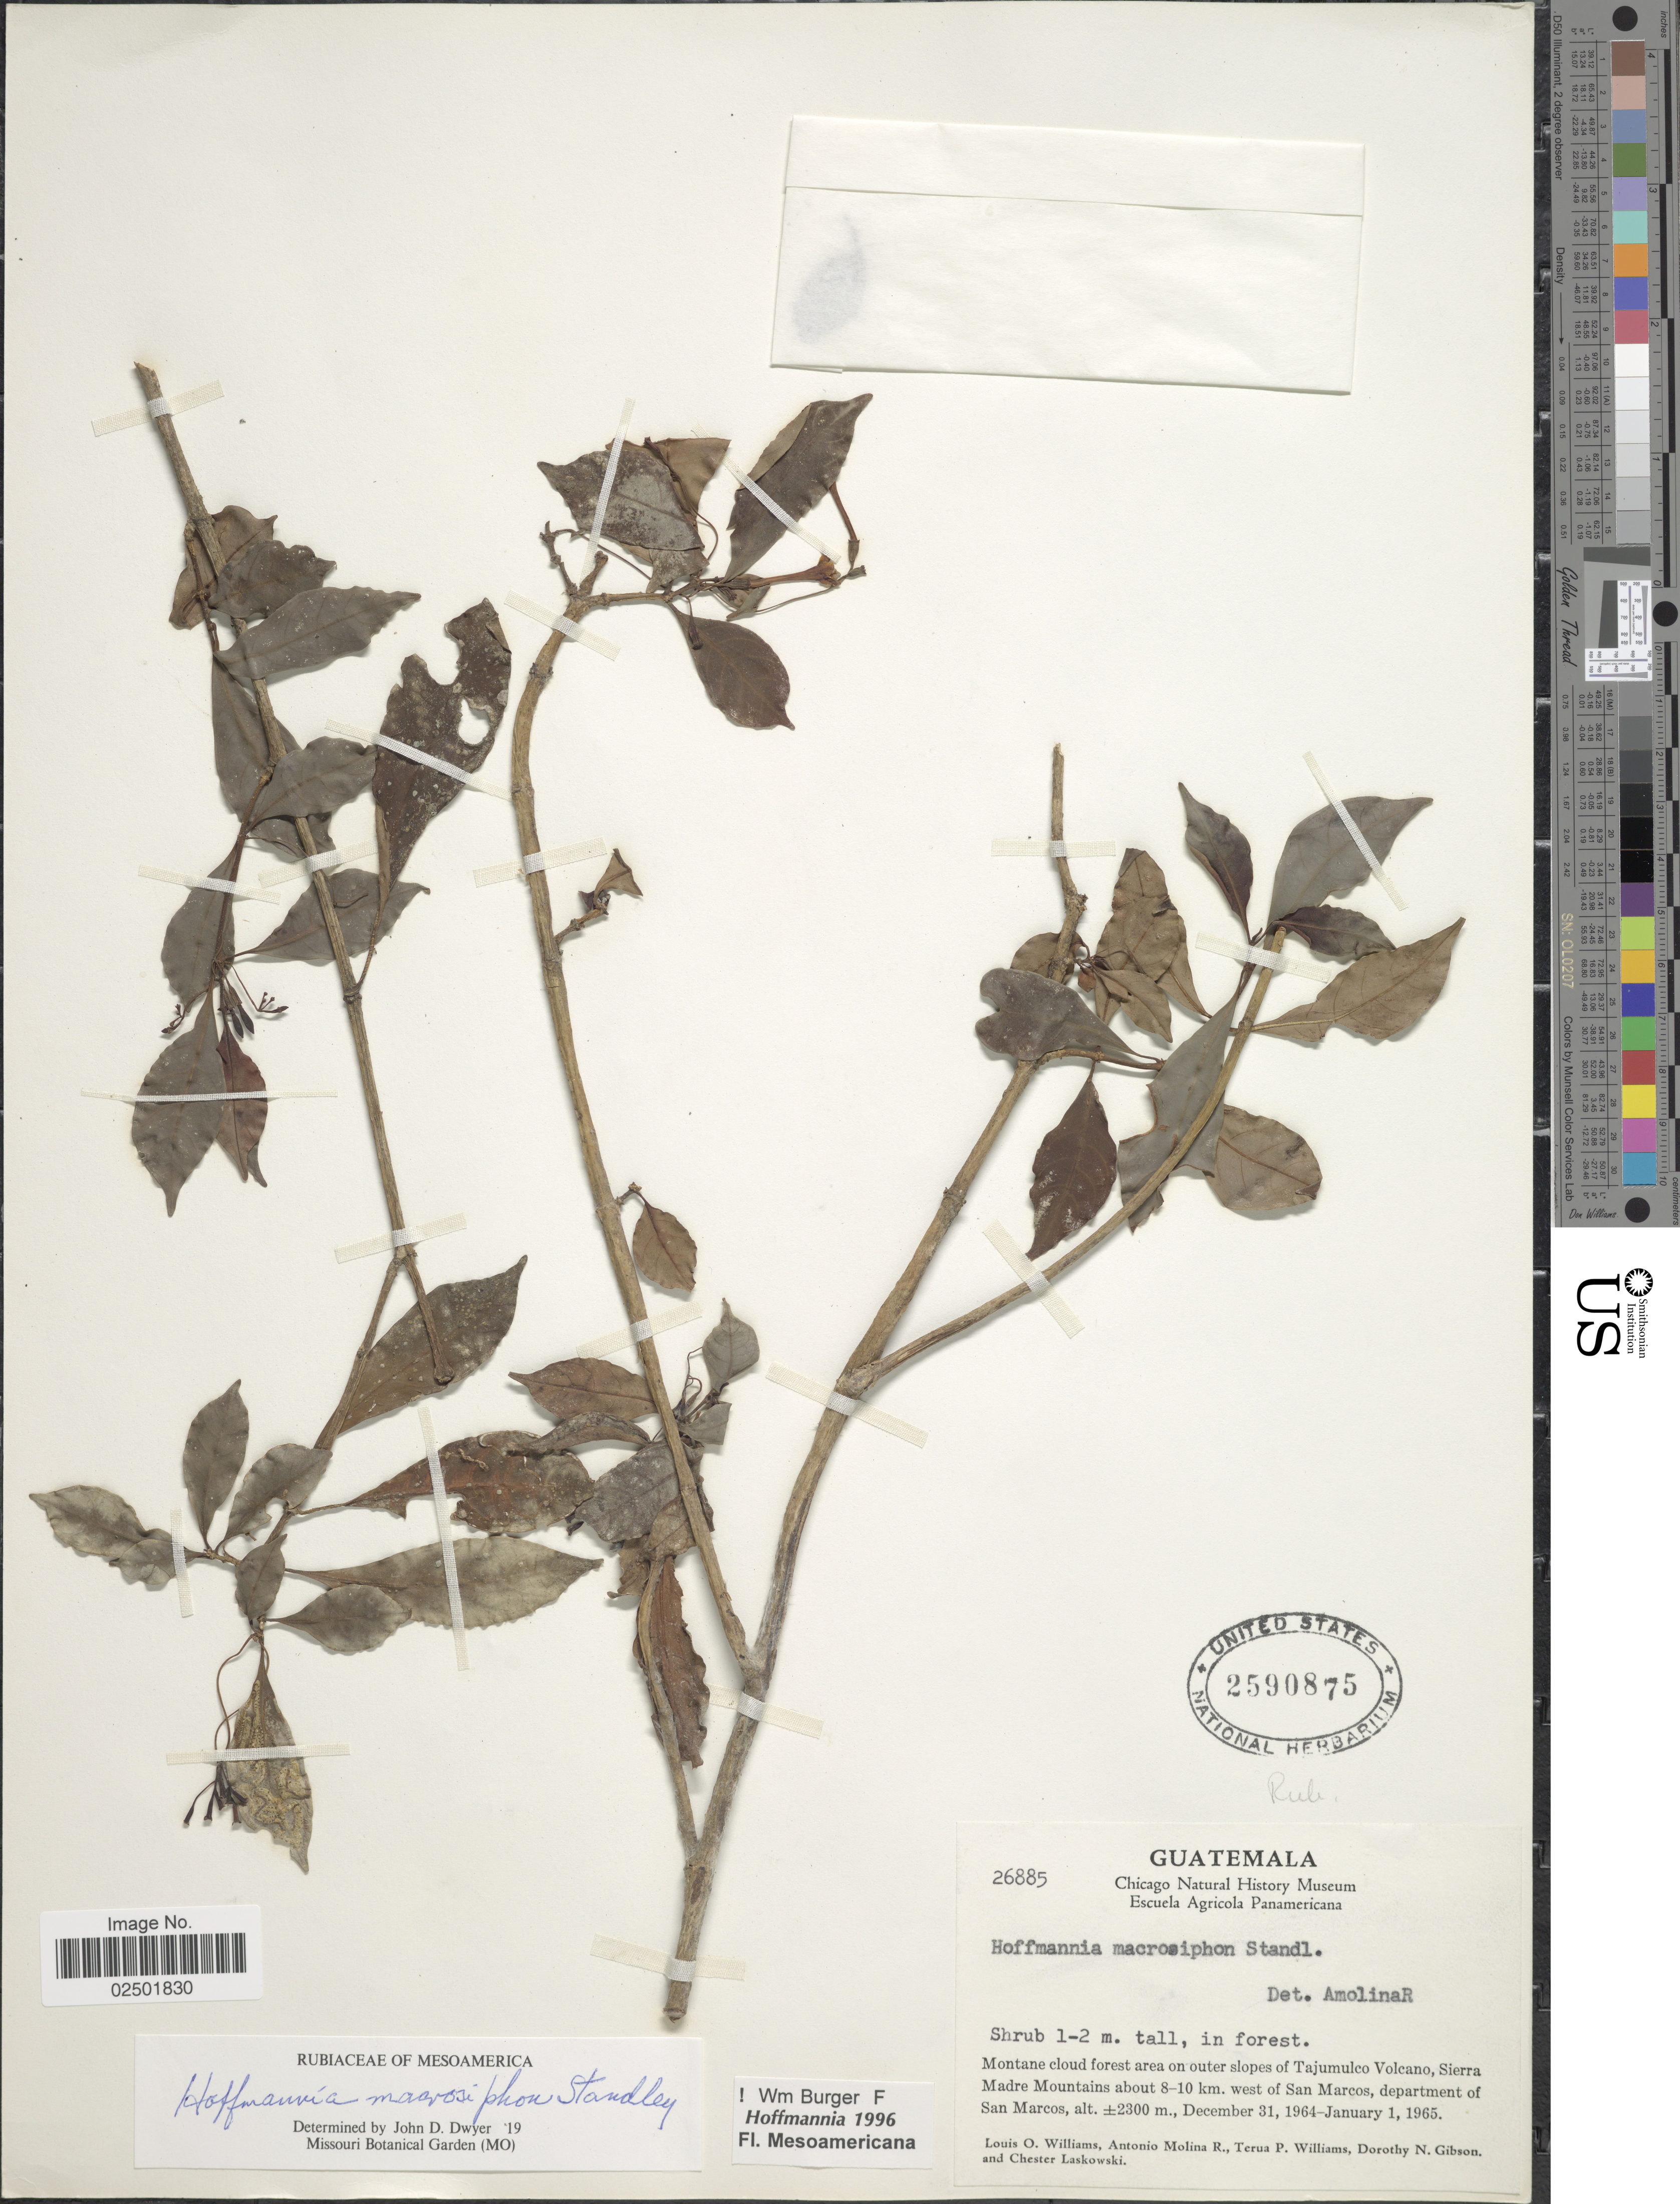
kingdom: Plantae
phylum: Tracheophyta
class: Magnoliopsida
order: Gentianales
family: Rubiaceae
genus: Hoffmannia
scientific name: Hoffmannia macrosiphon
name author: Standl.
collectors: L. O. Williams, A. Molina R., T. P. Williams, D. N. Gibson & C. Laskowski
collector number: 26885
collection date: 1964-12-31/1965-01-01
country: Guatemala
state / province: San Marcos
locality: Outer slopes of Tajumulco Volcano, Sierra Madre Mountains about 8-10 km west of San Marcos, department of San Marcos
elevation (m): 2300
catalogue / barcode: US 2590875